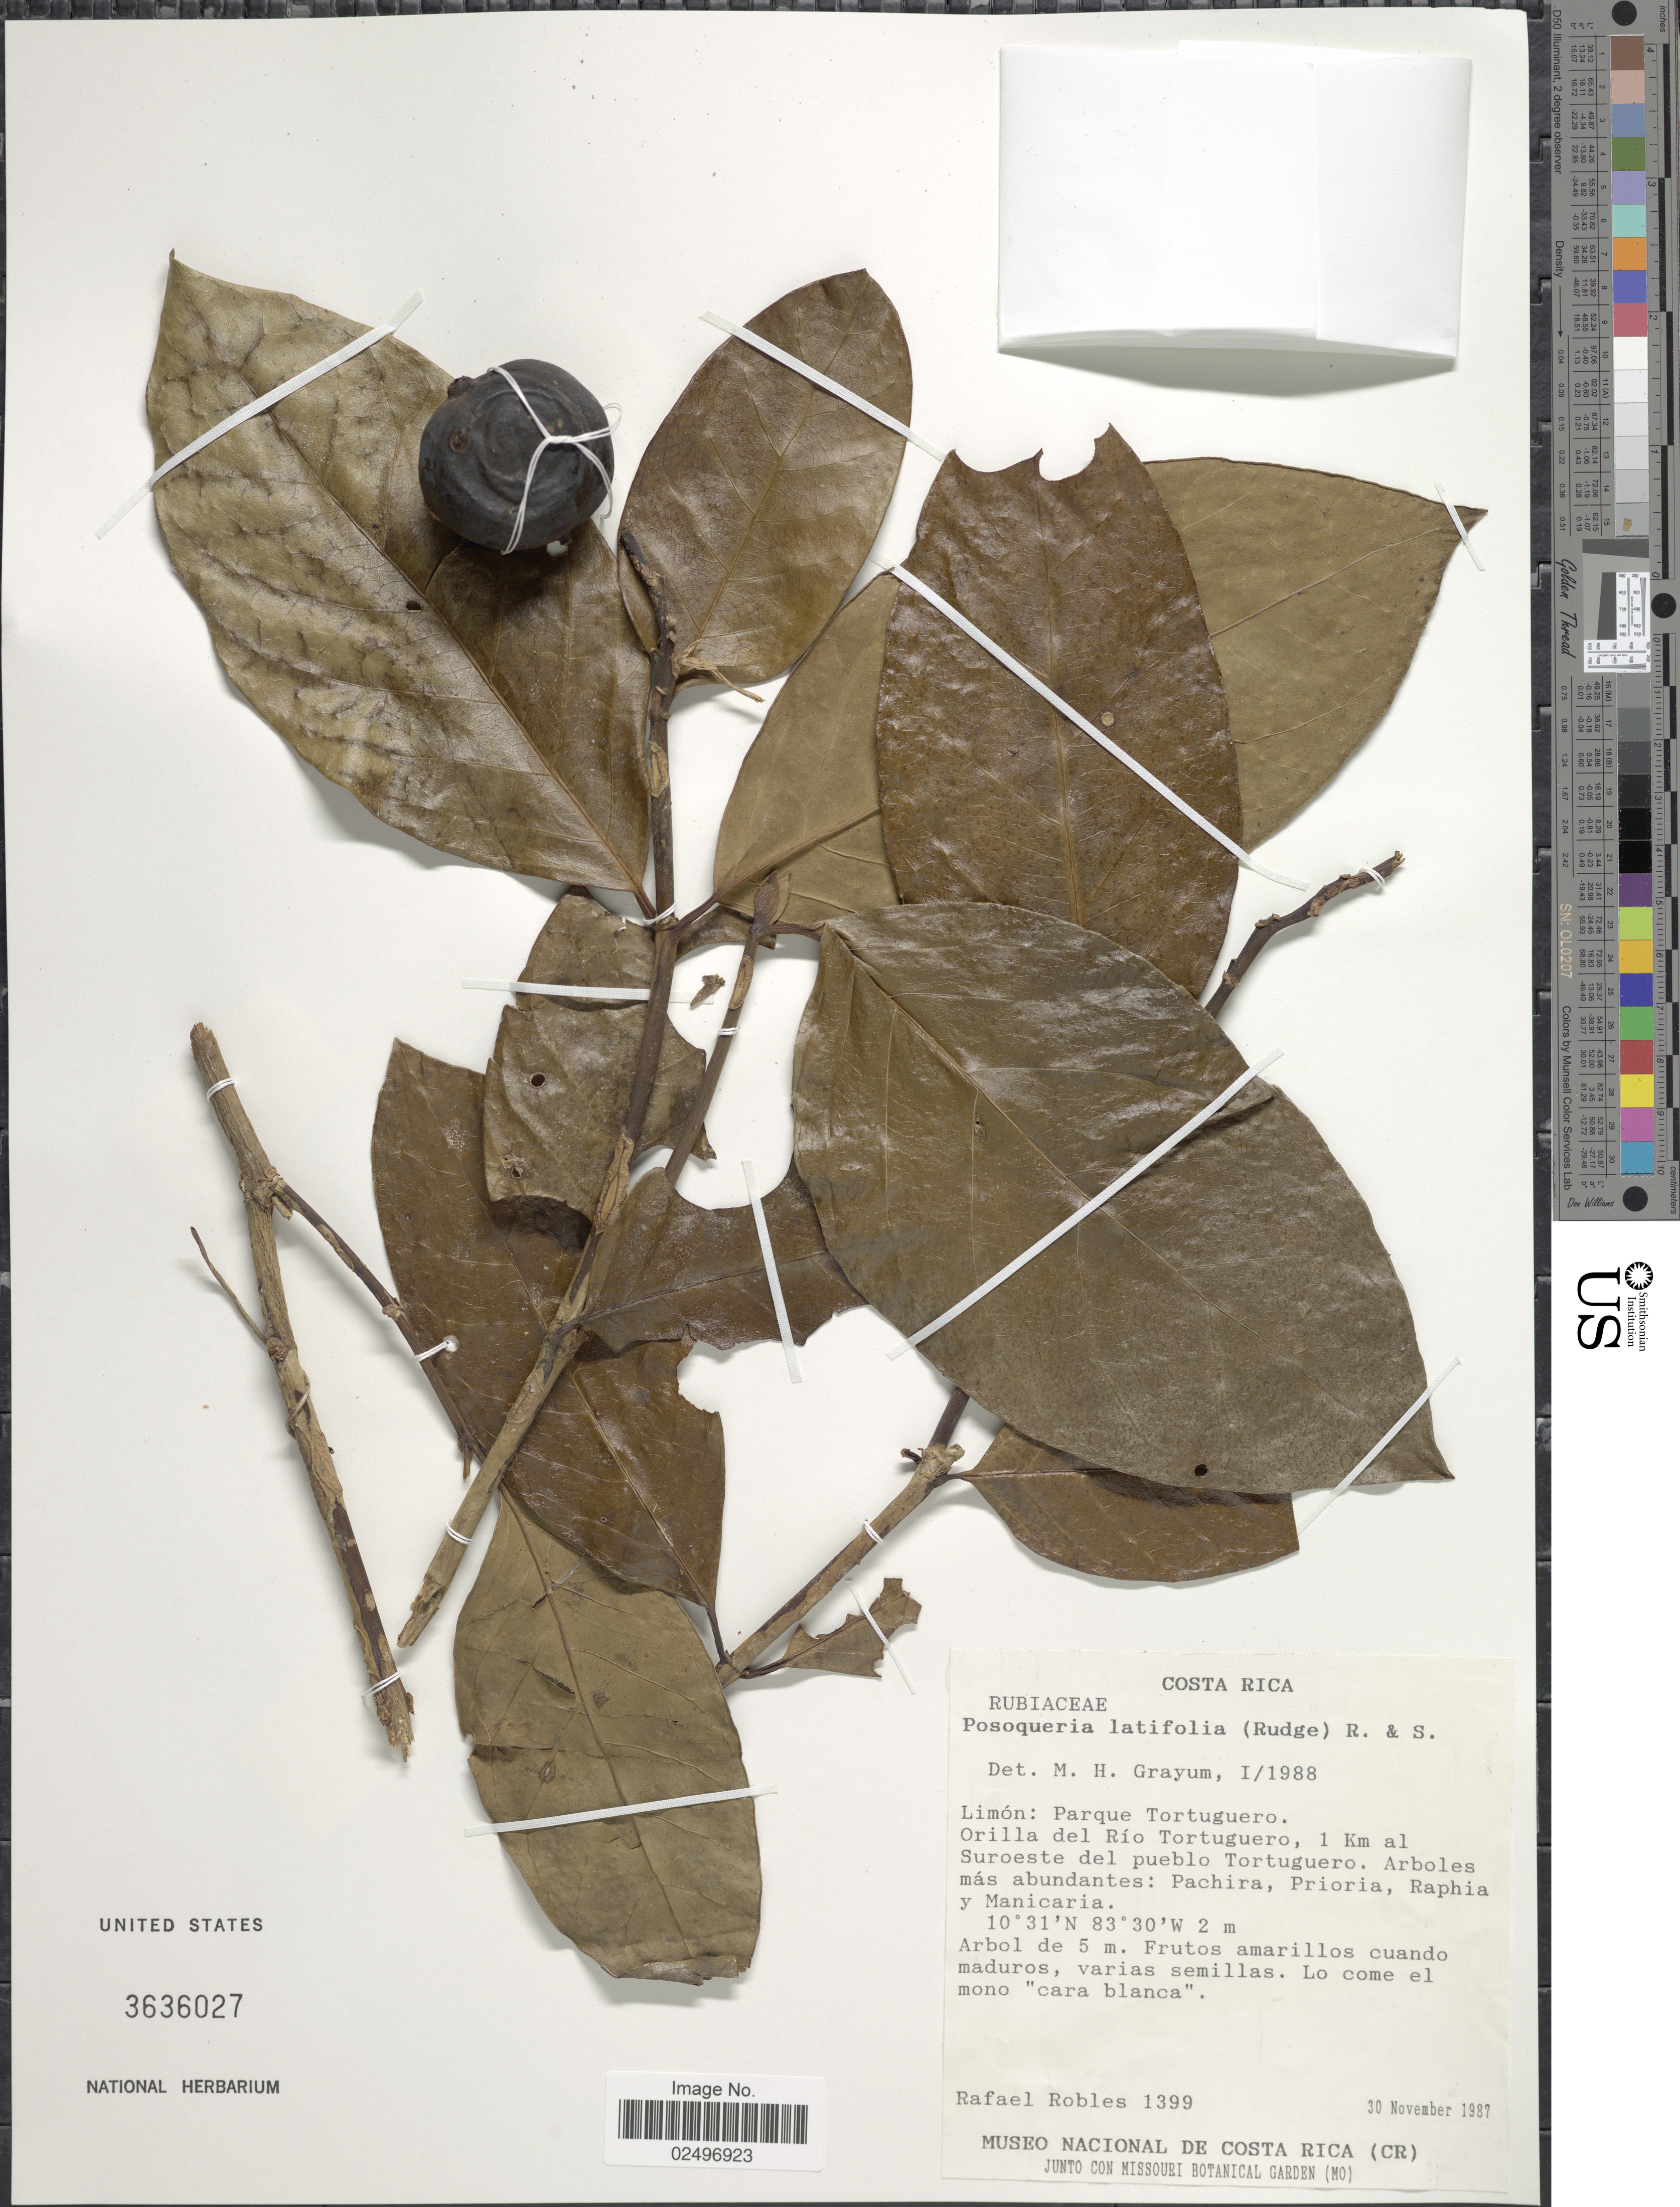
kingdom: Plantae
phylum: Tracheophyta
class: Magnoliopsida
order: Gentianales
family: Rubiaceae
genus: Posoqueria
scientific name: Posoqueria latifolia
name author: (Rudge) Roem. & Schult.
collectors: R. Robles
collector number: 1399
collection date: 1987-11-30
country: Costa Rica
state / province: Limón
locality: Parque Tortuguero. Orilla del Río Tortuguero, 1 Km al Suroeste del pueblo Tortuguero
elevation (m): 2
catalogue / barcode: US 3636027